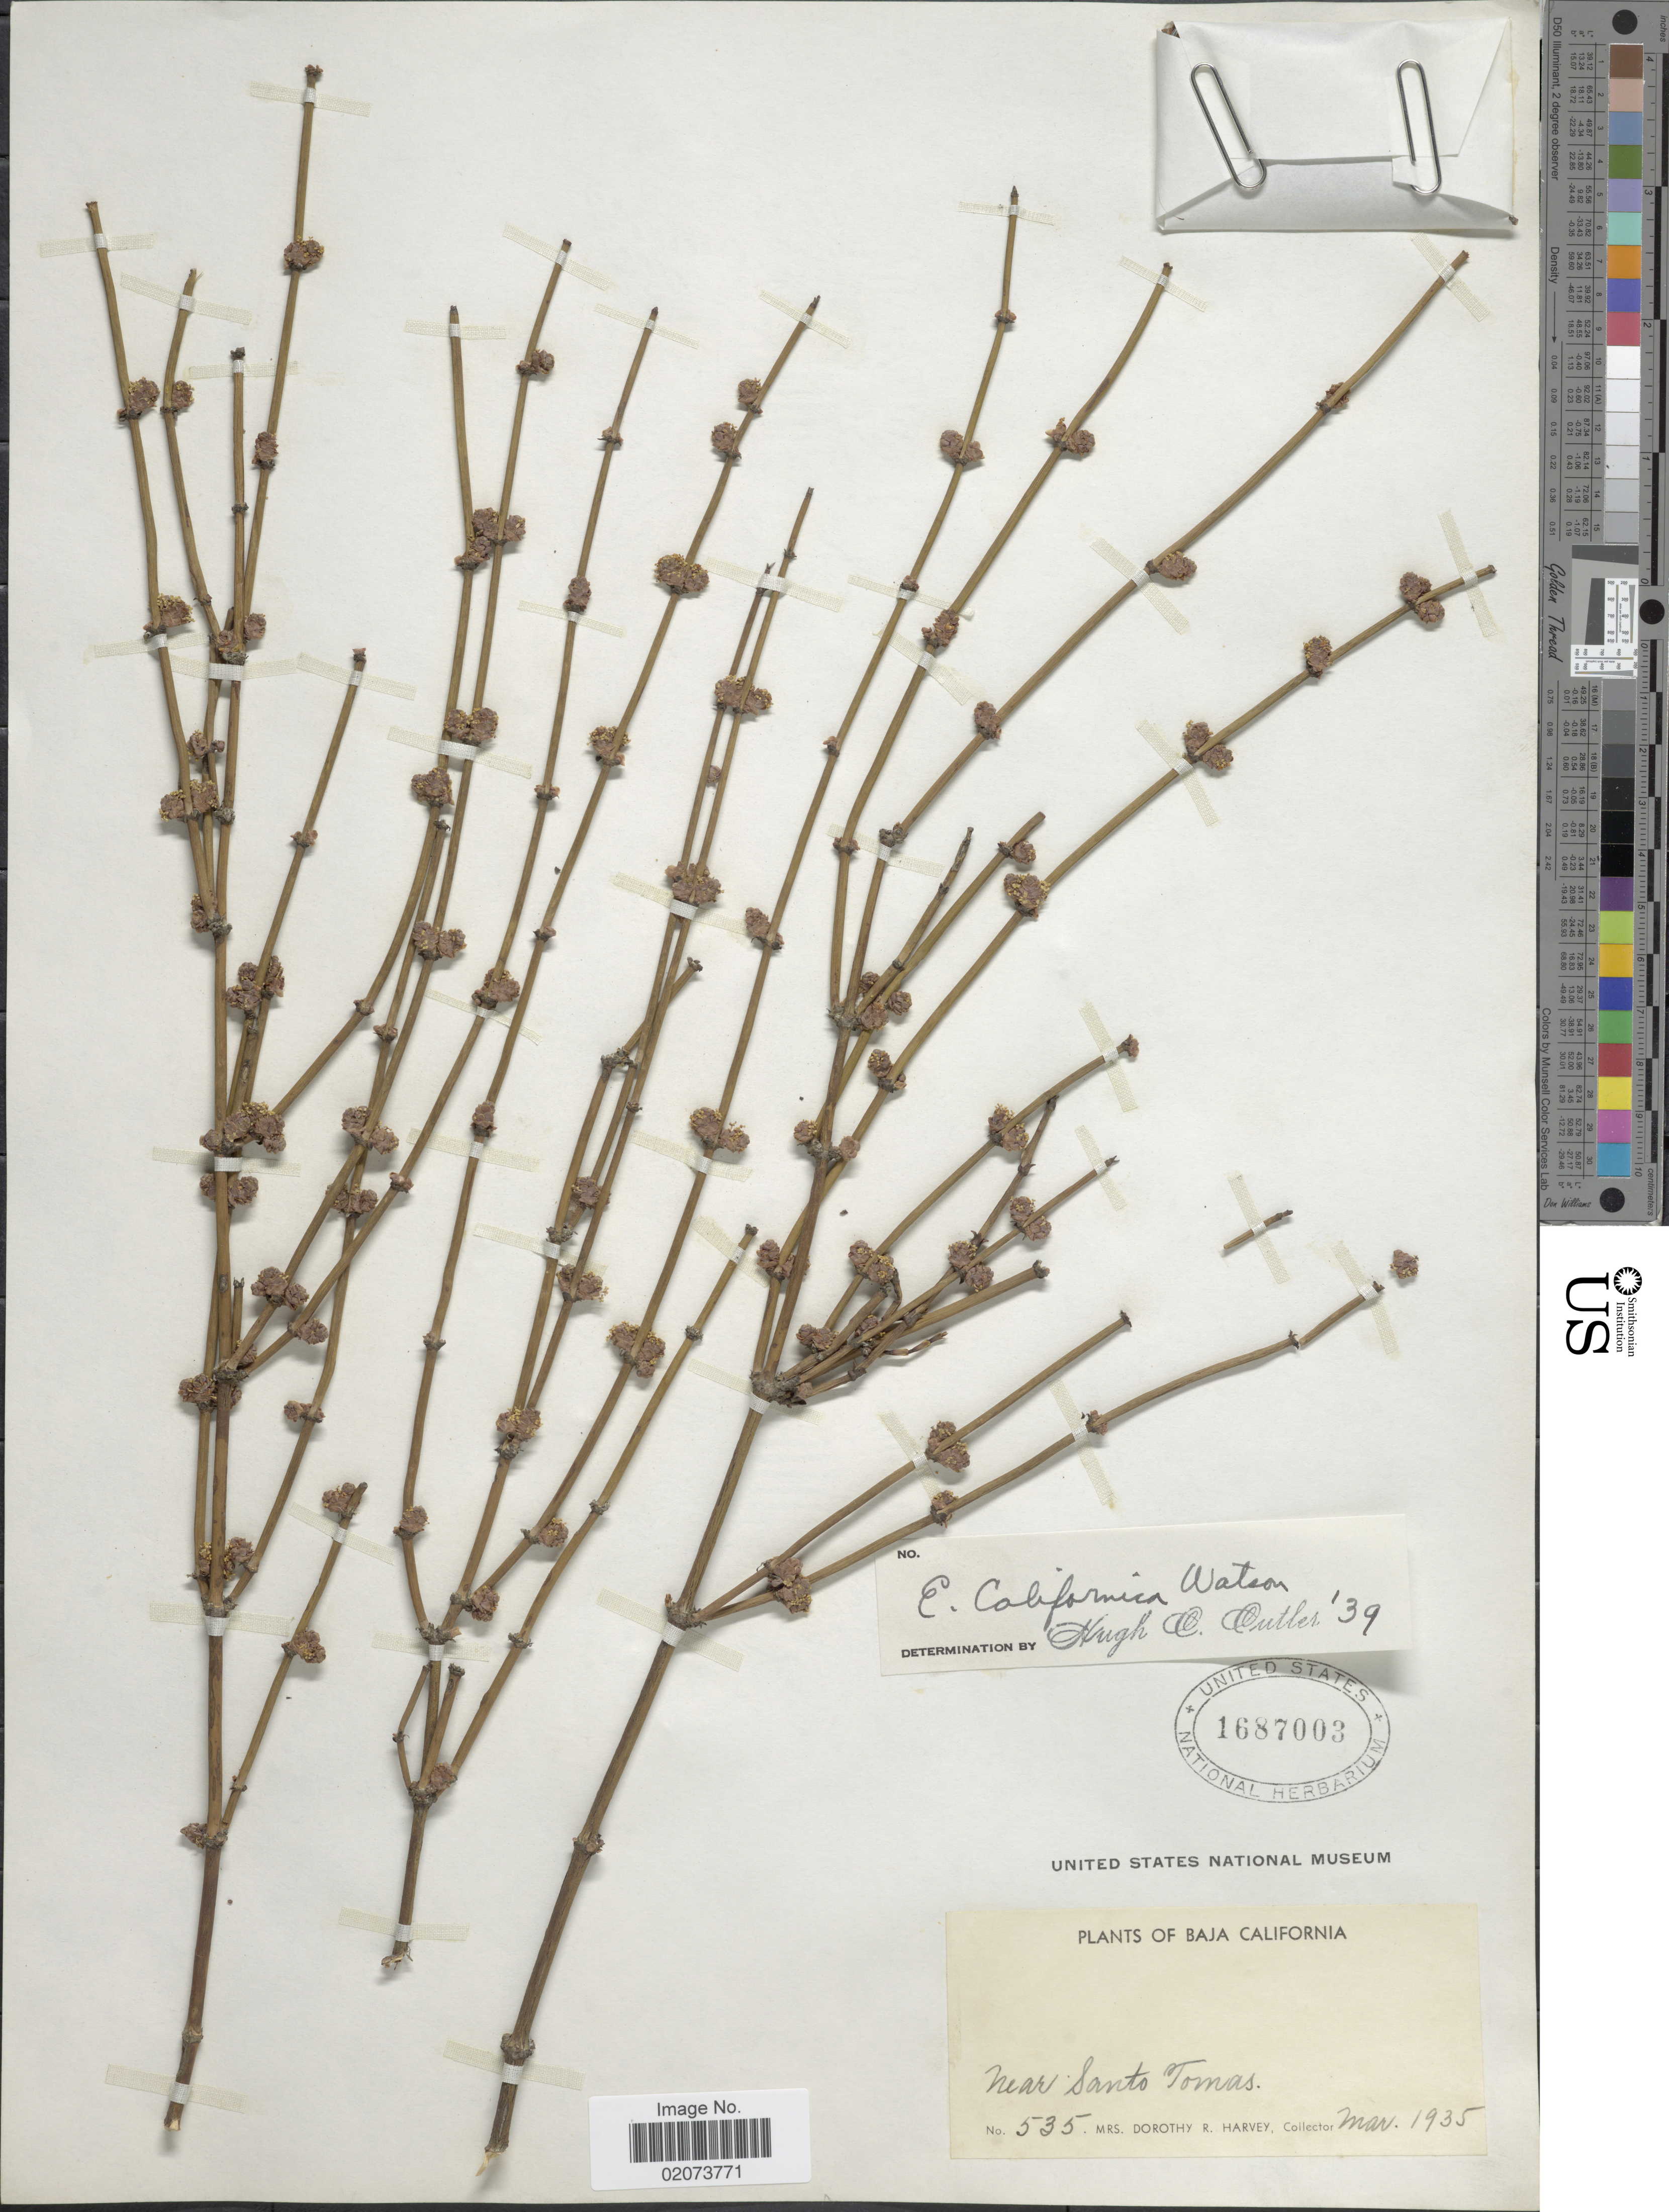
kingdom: Plantae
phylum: Tracheophyta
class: Gnetopsida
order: Ephedrales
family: Ephedraceae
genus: Ephedra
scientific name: Ephedra californica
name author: S. Watson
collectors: D. R. Harvey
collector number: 535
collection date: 1935-03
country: Mexico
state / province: Baja California Norte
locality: Near Santo Tomas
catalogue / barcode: US 1687003